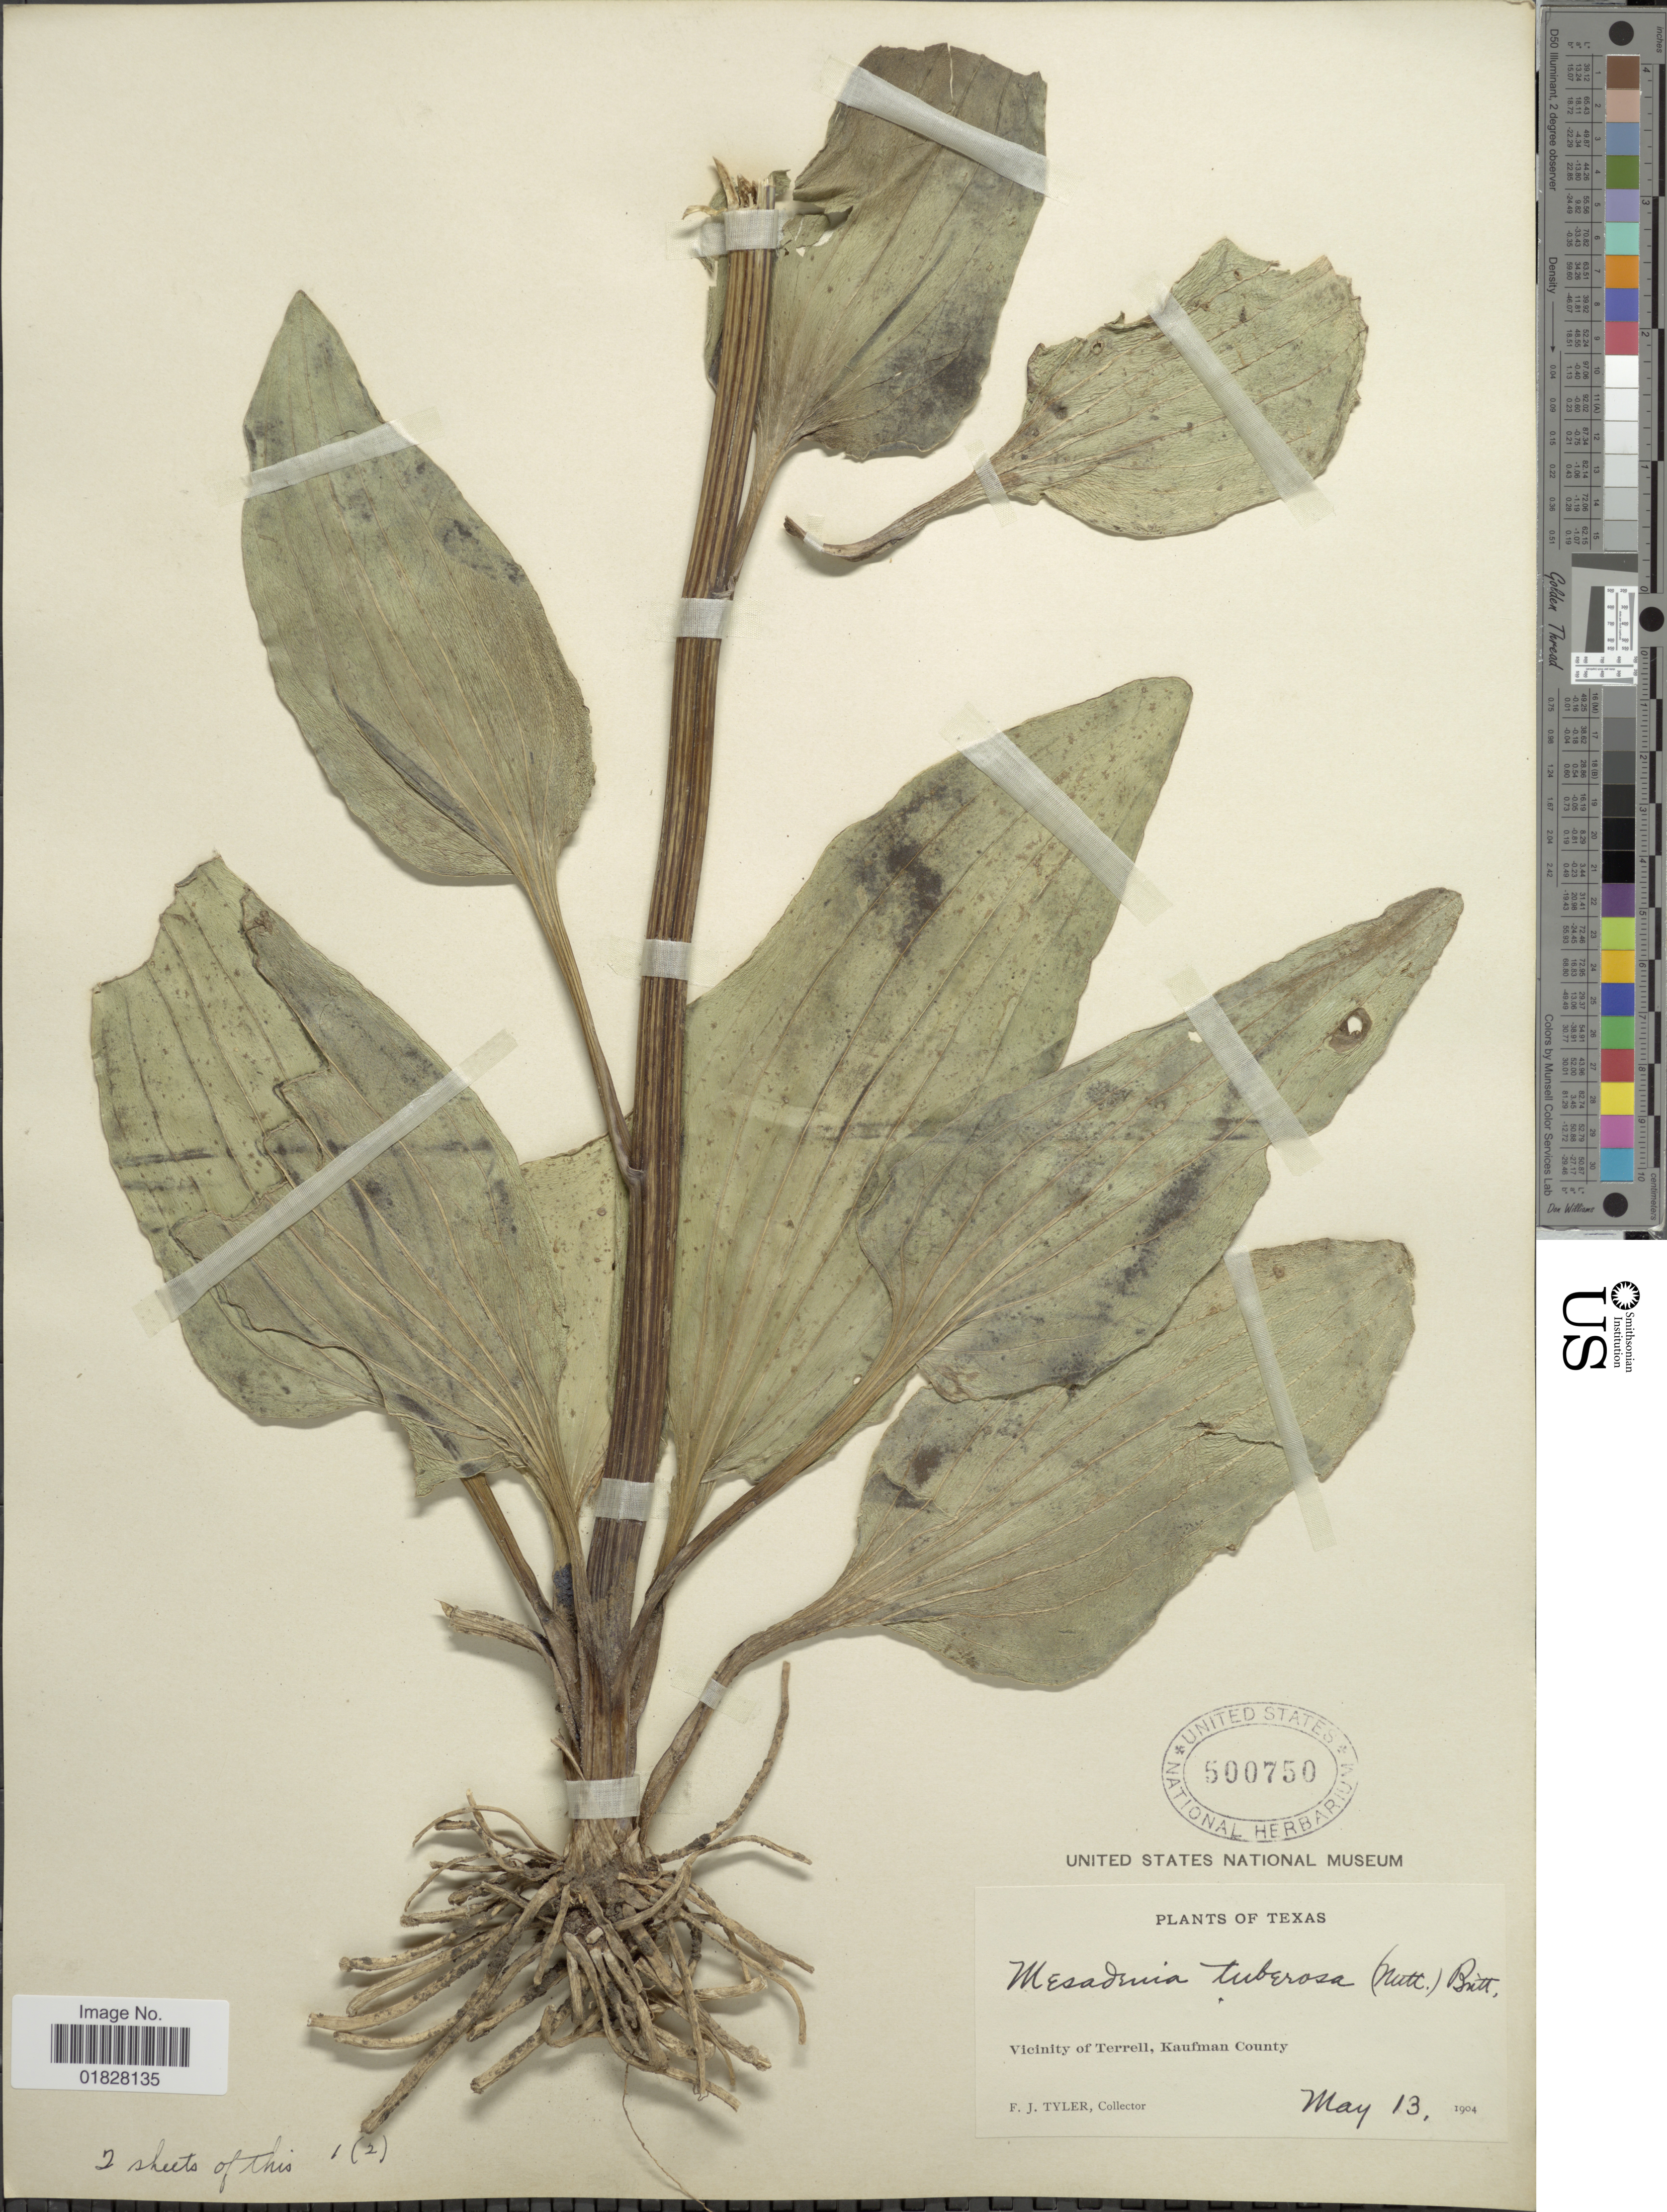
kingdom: Plantae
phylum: Tracheophyta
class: Magnoliopsida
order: Asterales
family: Asteraceae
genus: Arnoglossum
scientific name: Arnoglossum plantagineum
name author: Raf.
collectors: F. Tyler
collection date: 1904-05-13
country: United States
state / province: Texas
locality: Vicinity of Terrell, Kaufman County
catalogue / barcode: US 500750